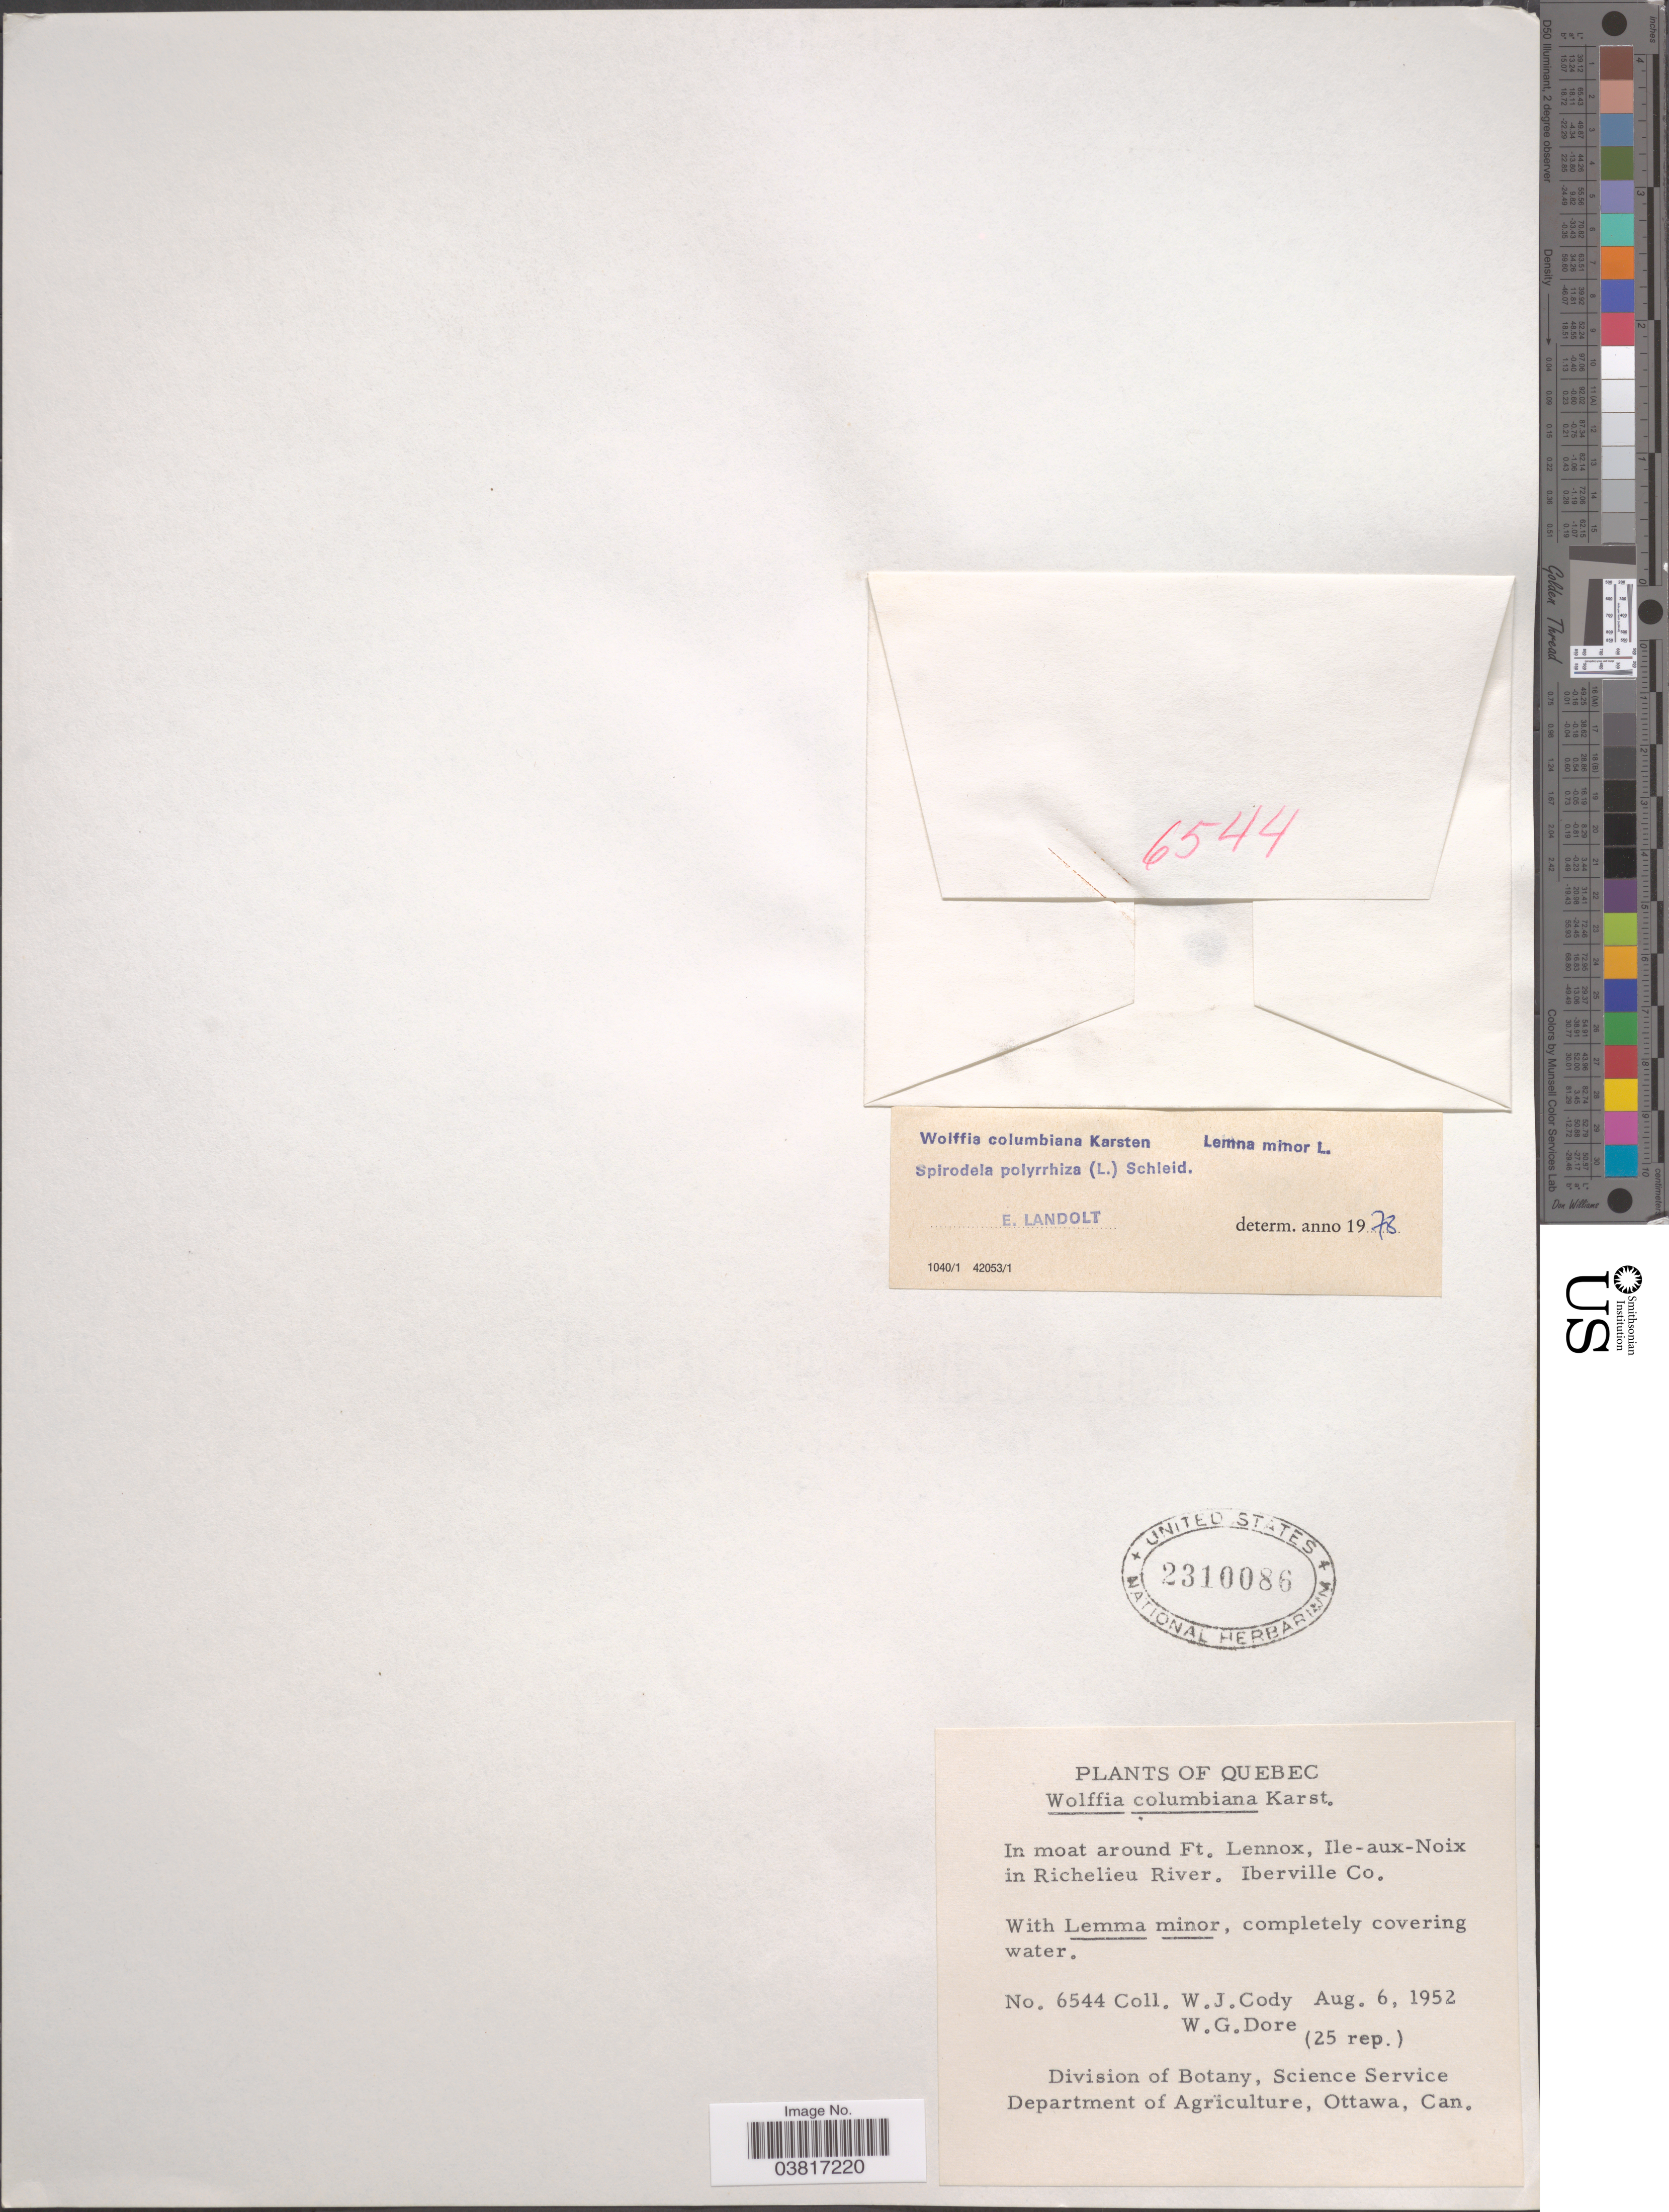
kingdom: Plantae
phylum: Tracheophyta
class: Liliopsida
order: Alismatales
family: Araceae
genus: Spirodela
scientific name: Spirodela polyrrhiza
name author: (L.) Schleid.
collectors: W. Cody & W. Dore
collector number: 6544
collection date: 1952-08-06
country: Canada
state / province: Quebec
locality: In moat around Ft. Lennox, Ile-aux-Noix in Richelieu River. Iberville Co.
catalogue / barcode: US 2310086